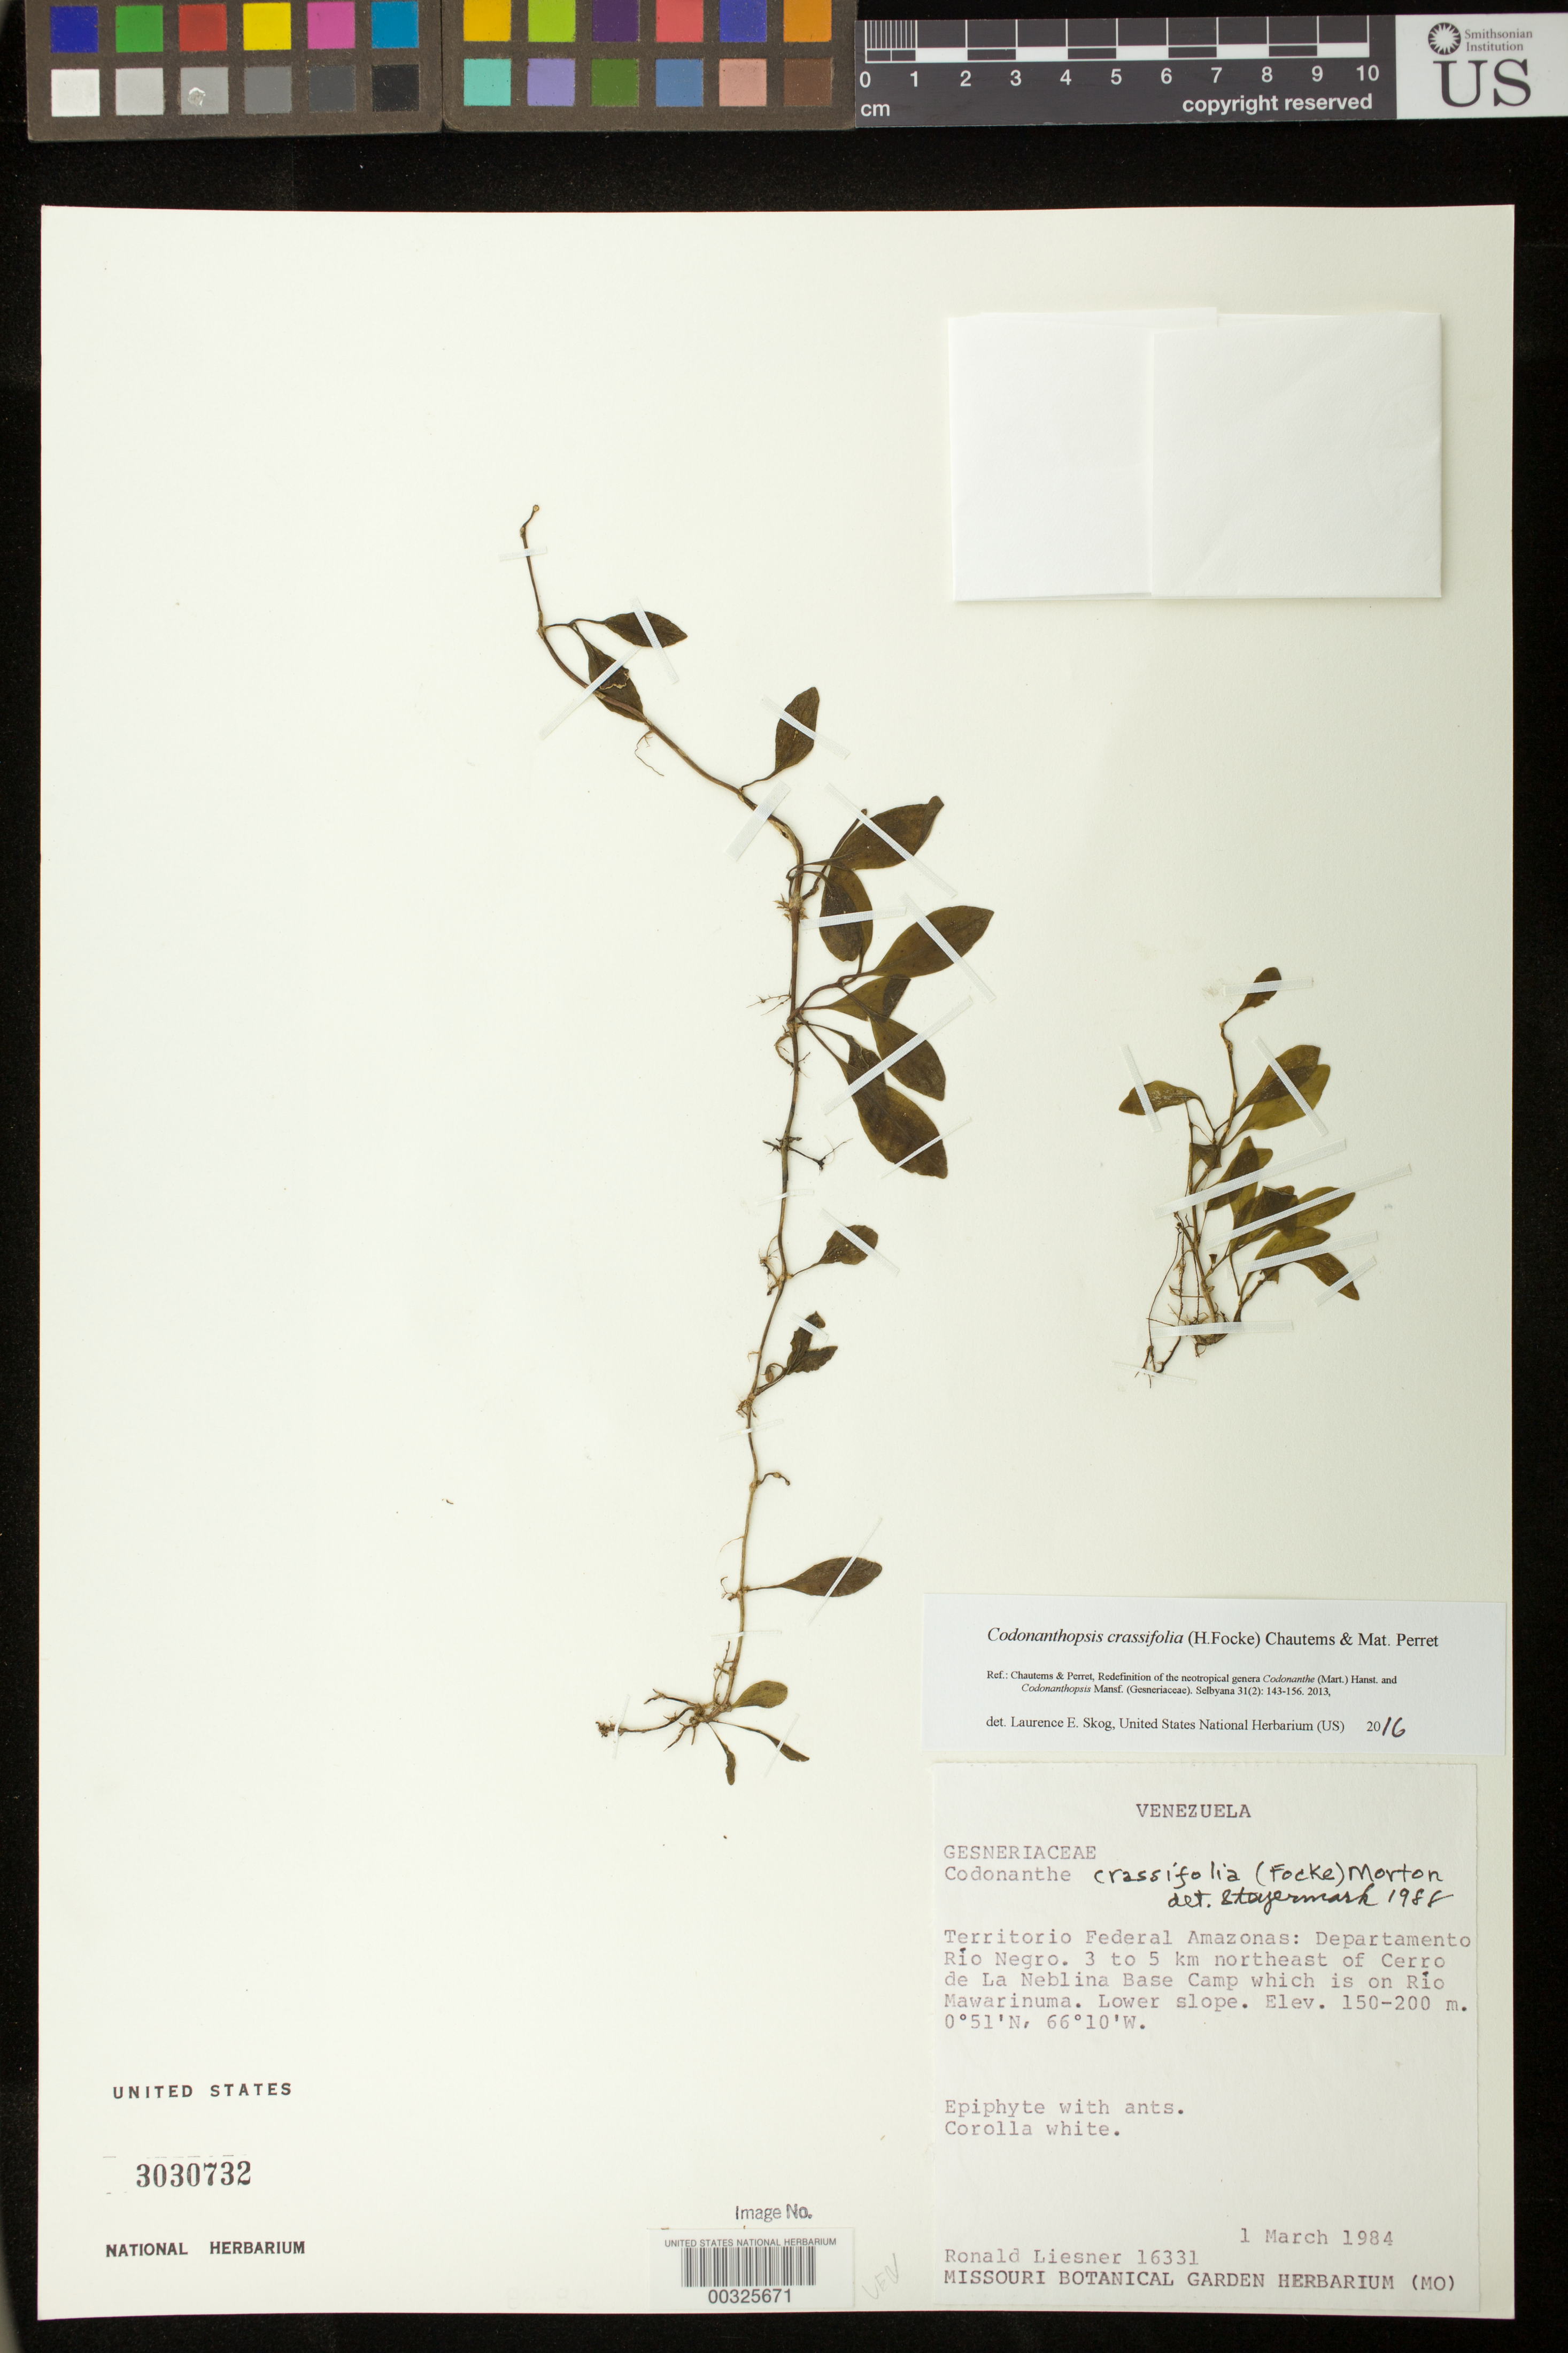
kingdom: Plantae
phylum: Tracheophyta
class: Magnoliopsida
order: Lamiales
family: Gesneriaceae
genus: Codonanthopsis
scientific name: Codonanthopsis crassifolia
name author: (H. Focke) Chautems & Mat.Perret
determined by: Skog, Laurence E.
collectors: R. L. Liesner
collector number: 16331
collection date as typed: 01 Mar 1984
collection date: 1984-03-01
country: Venezuela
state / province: Amazonas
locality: Rio Negro Dept., 3 to 5 km NE of Cerro de la Neblina base camp which is on Rio Mawarinuma, lower slope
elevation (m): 150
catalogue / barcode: US 3030732